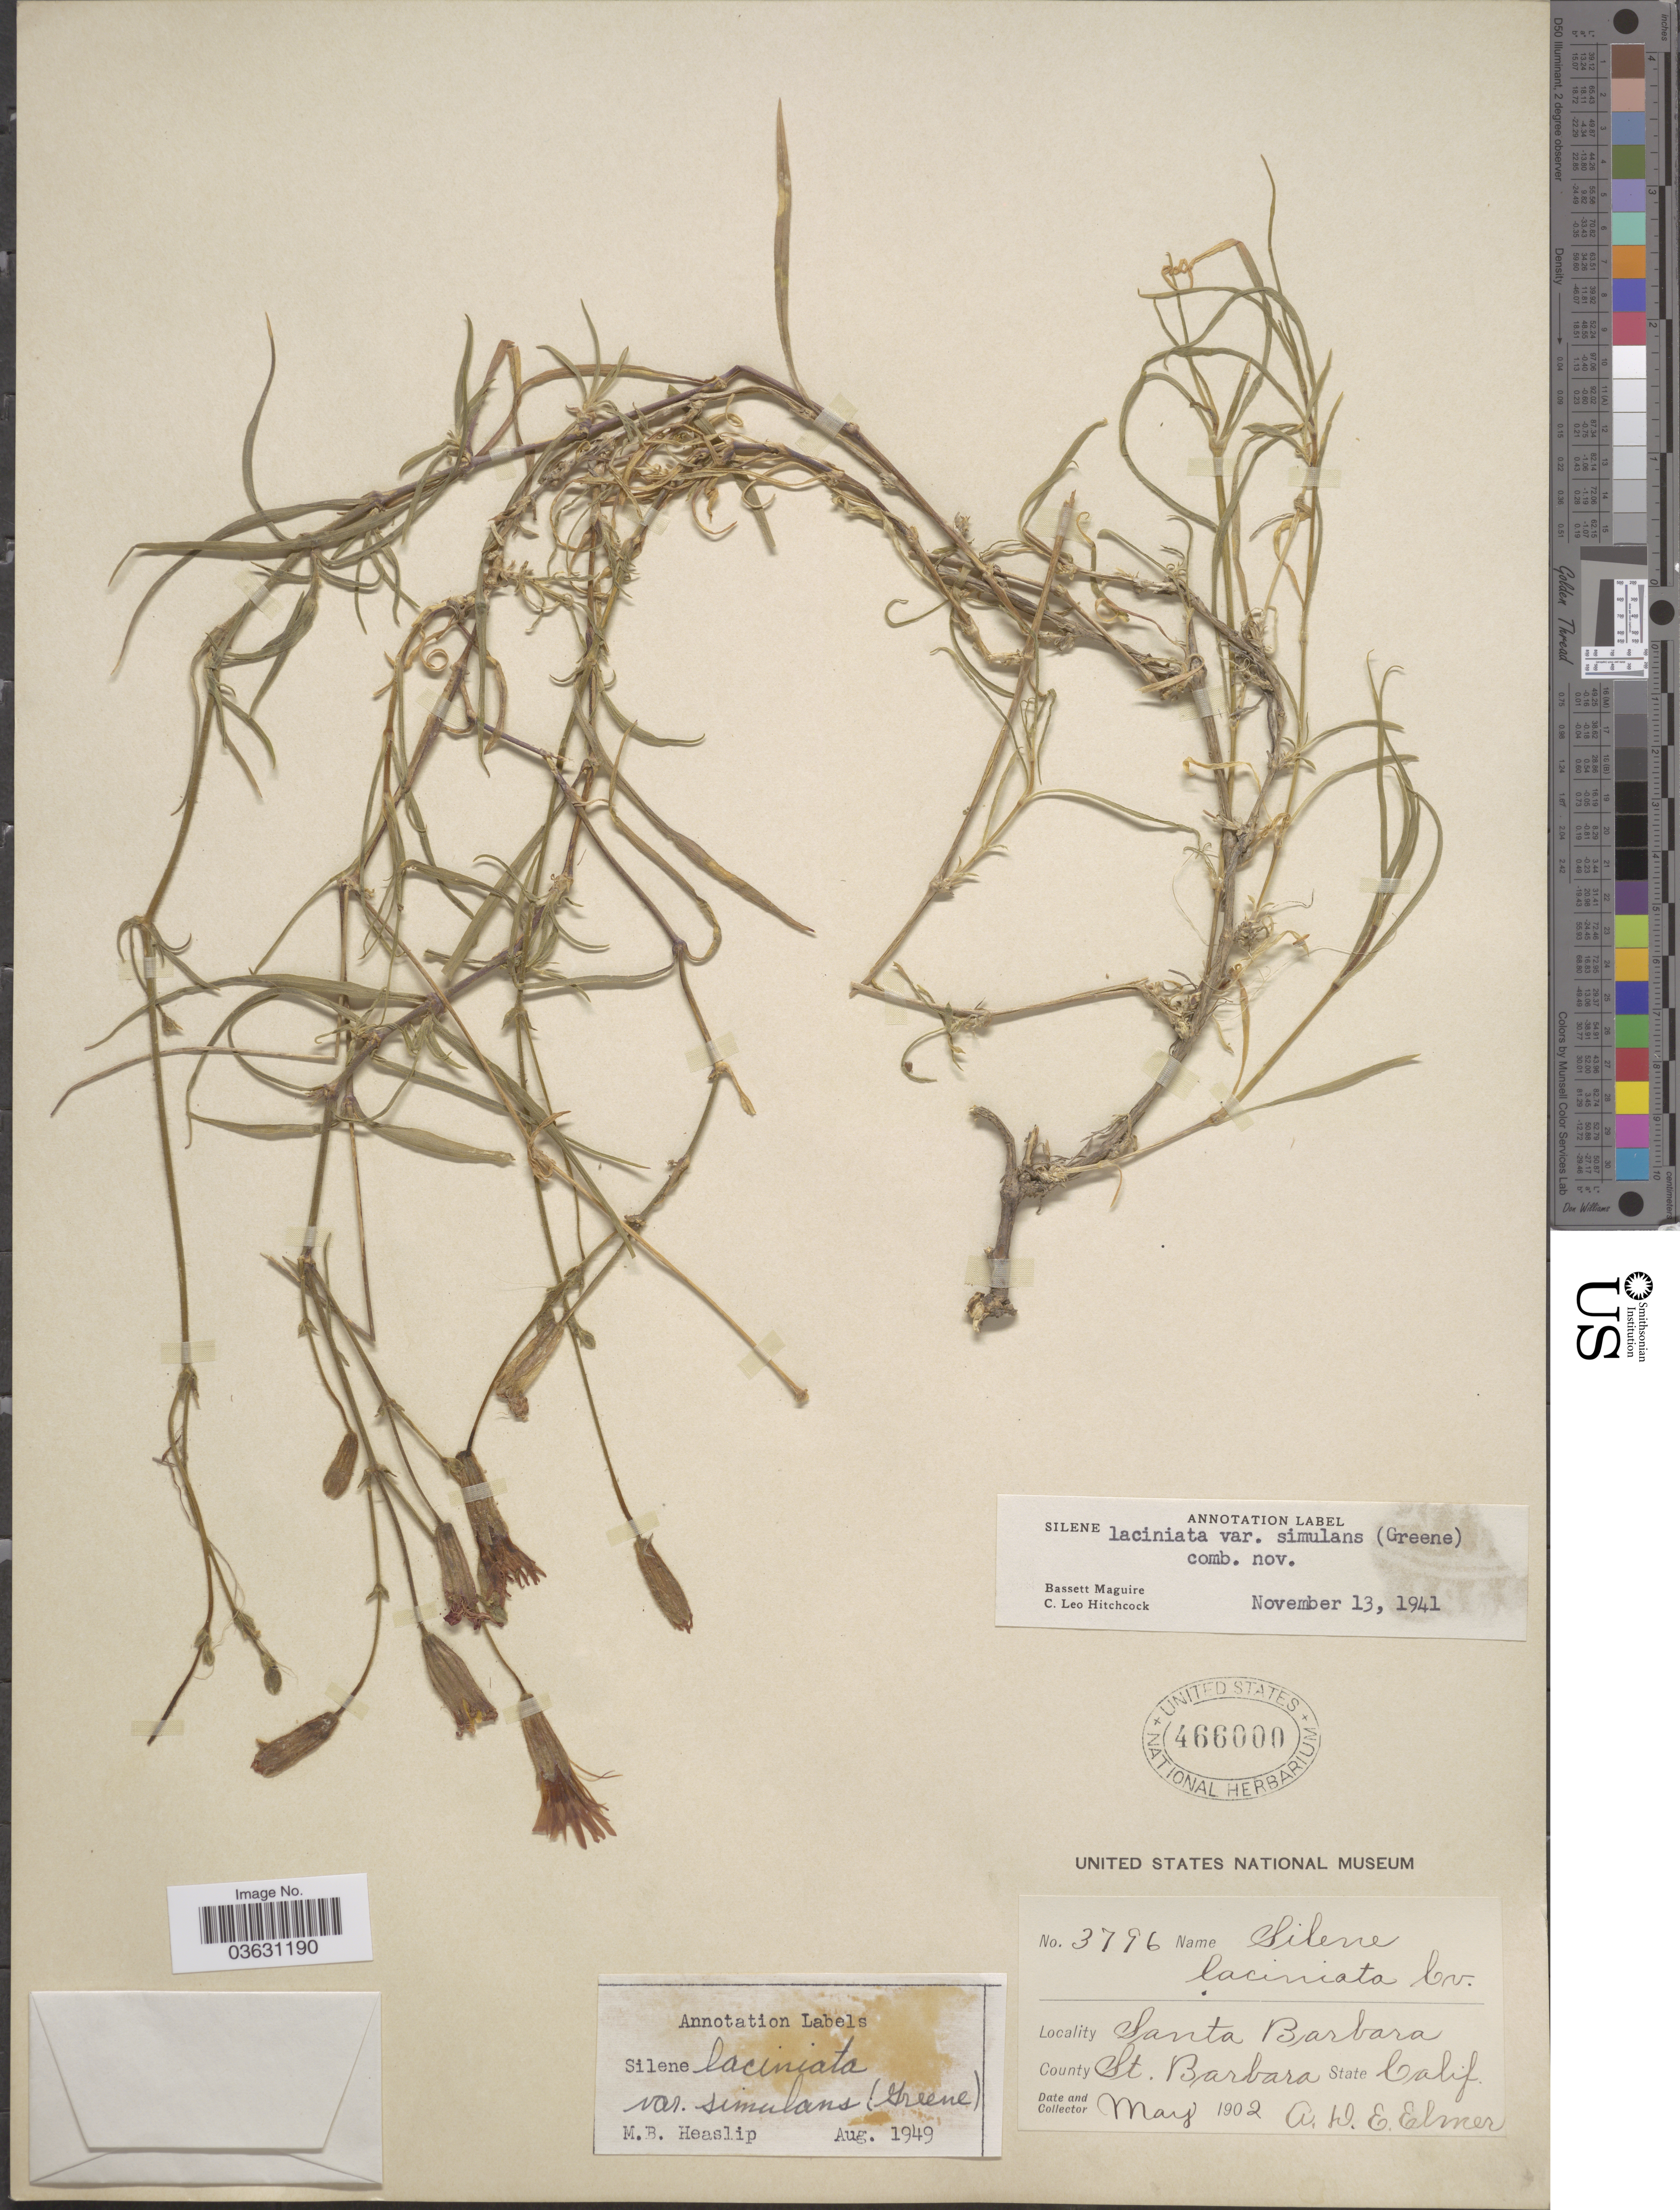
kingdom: Plantae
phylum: Tracheophyta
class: Magnoliopsida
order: Caryophyllales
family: Caryophyllaceae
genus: Silene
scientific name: Silene laciniata var. simulans (Greene) C.L. Hitchc. & Maguire comb. nov. ined.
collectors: A. D. E. Elmer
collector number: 3796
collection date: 1902-05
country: United States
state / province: California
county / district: Santa Barbara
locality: Santa Barbara. County St. Barbara.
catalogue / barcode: US 466000